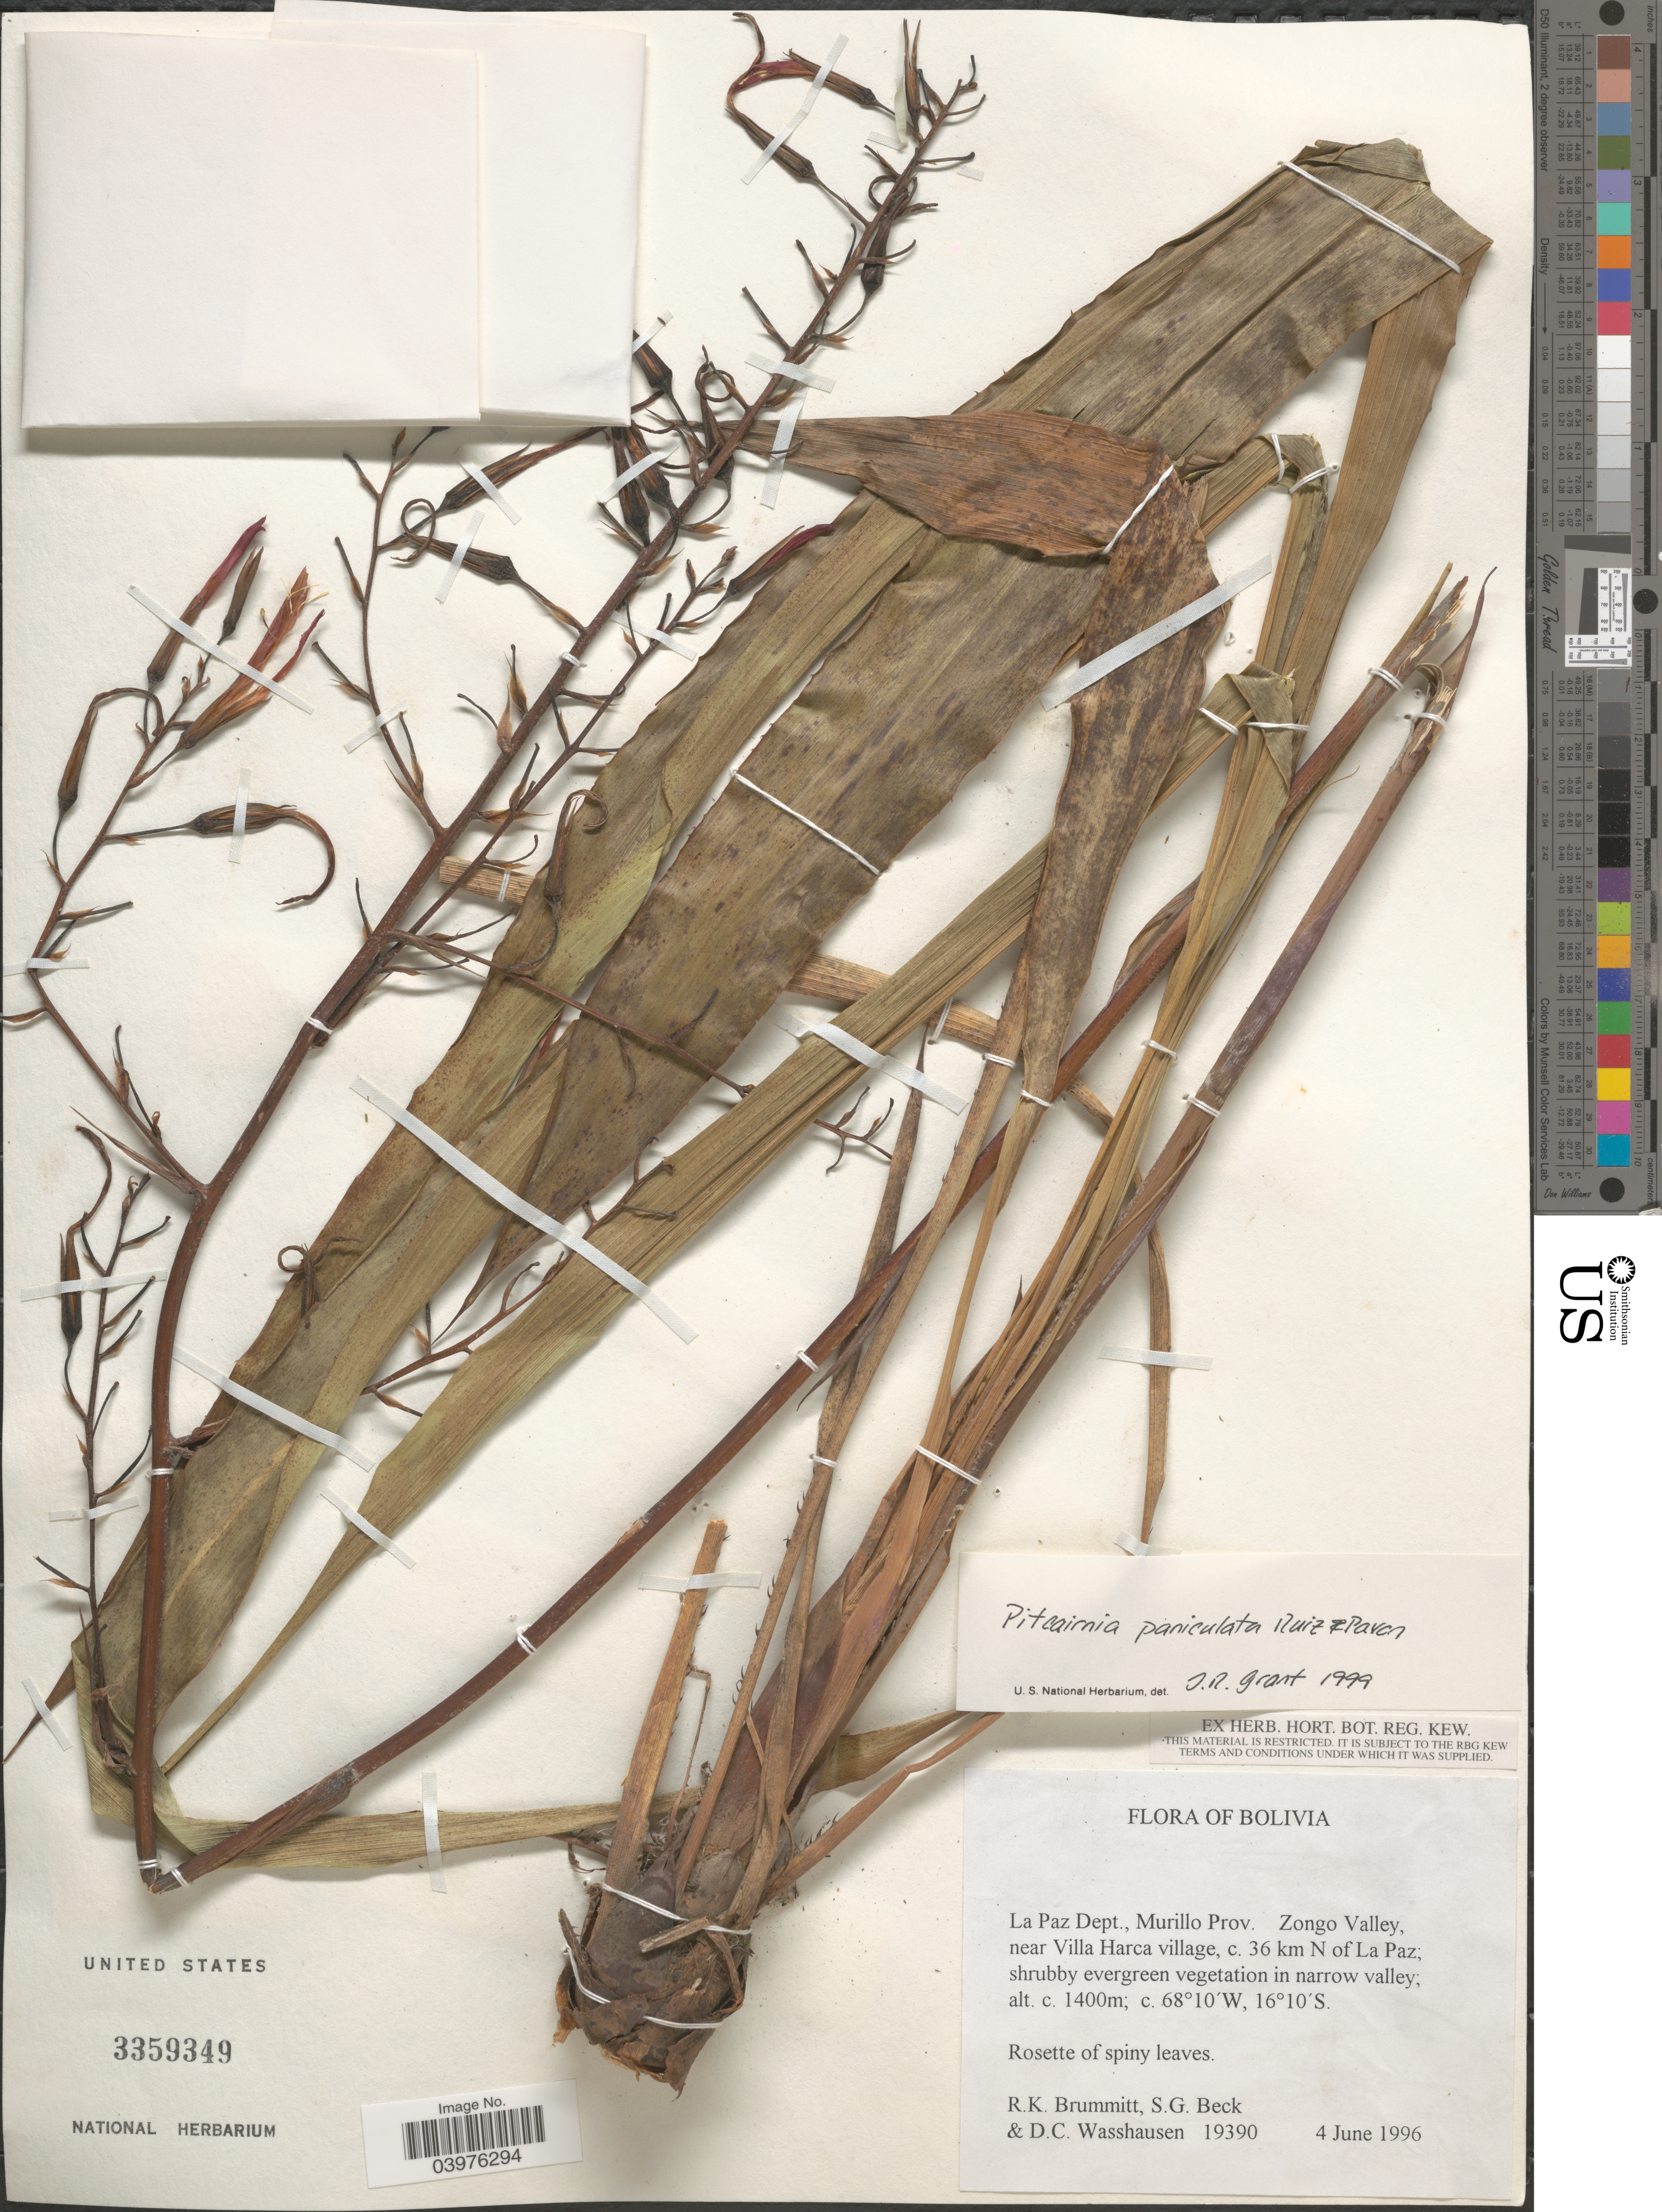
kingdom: Plantae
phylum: Tracheophyta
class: Liliopsida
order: Poales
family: Bromeliaceae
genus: Pitcairnia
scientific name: Pitcairnia paniculata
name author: (Ruiz & Pav.) Ruiz & Pav.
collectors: R. K. Brummitt, S. G. Beck & D. C. Wasshausen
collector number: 19390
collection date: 1996-06-04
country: Bolivia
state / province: La Paz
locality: La Paz Dept., Murillo Prov. Zongo Valley, near Villa Harca village, c. 36 km N of La Paz.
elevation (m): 1400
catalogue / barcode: US 3359349